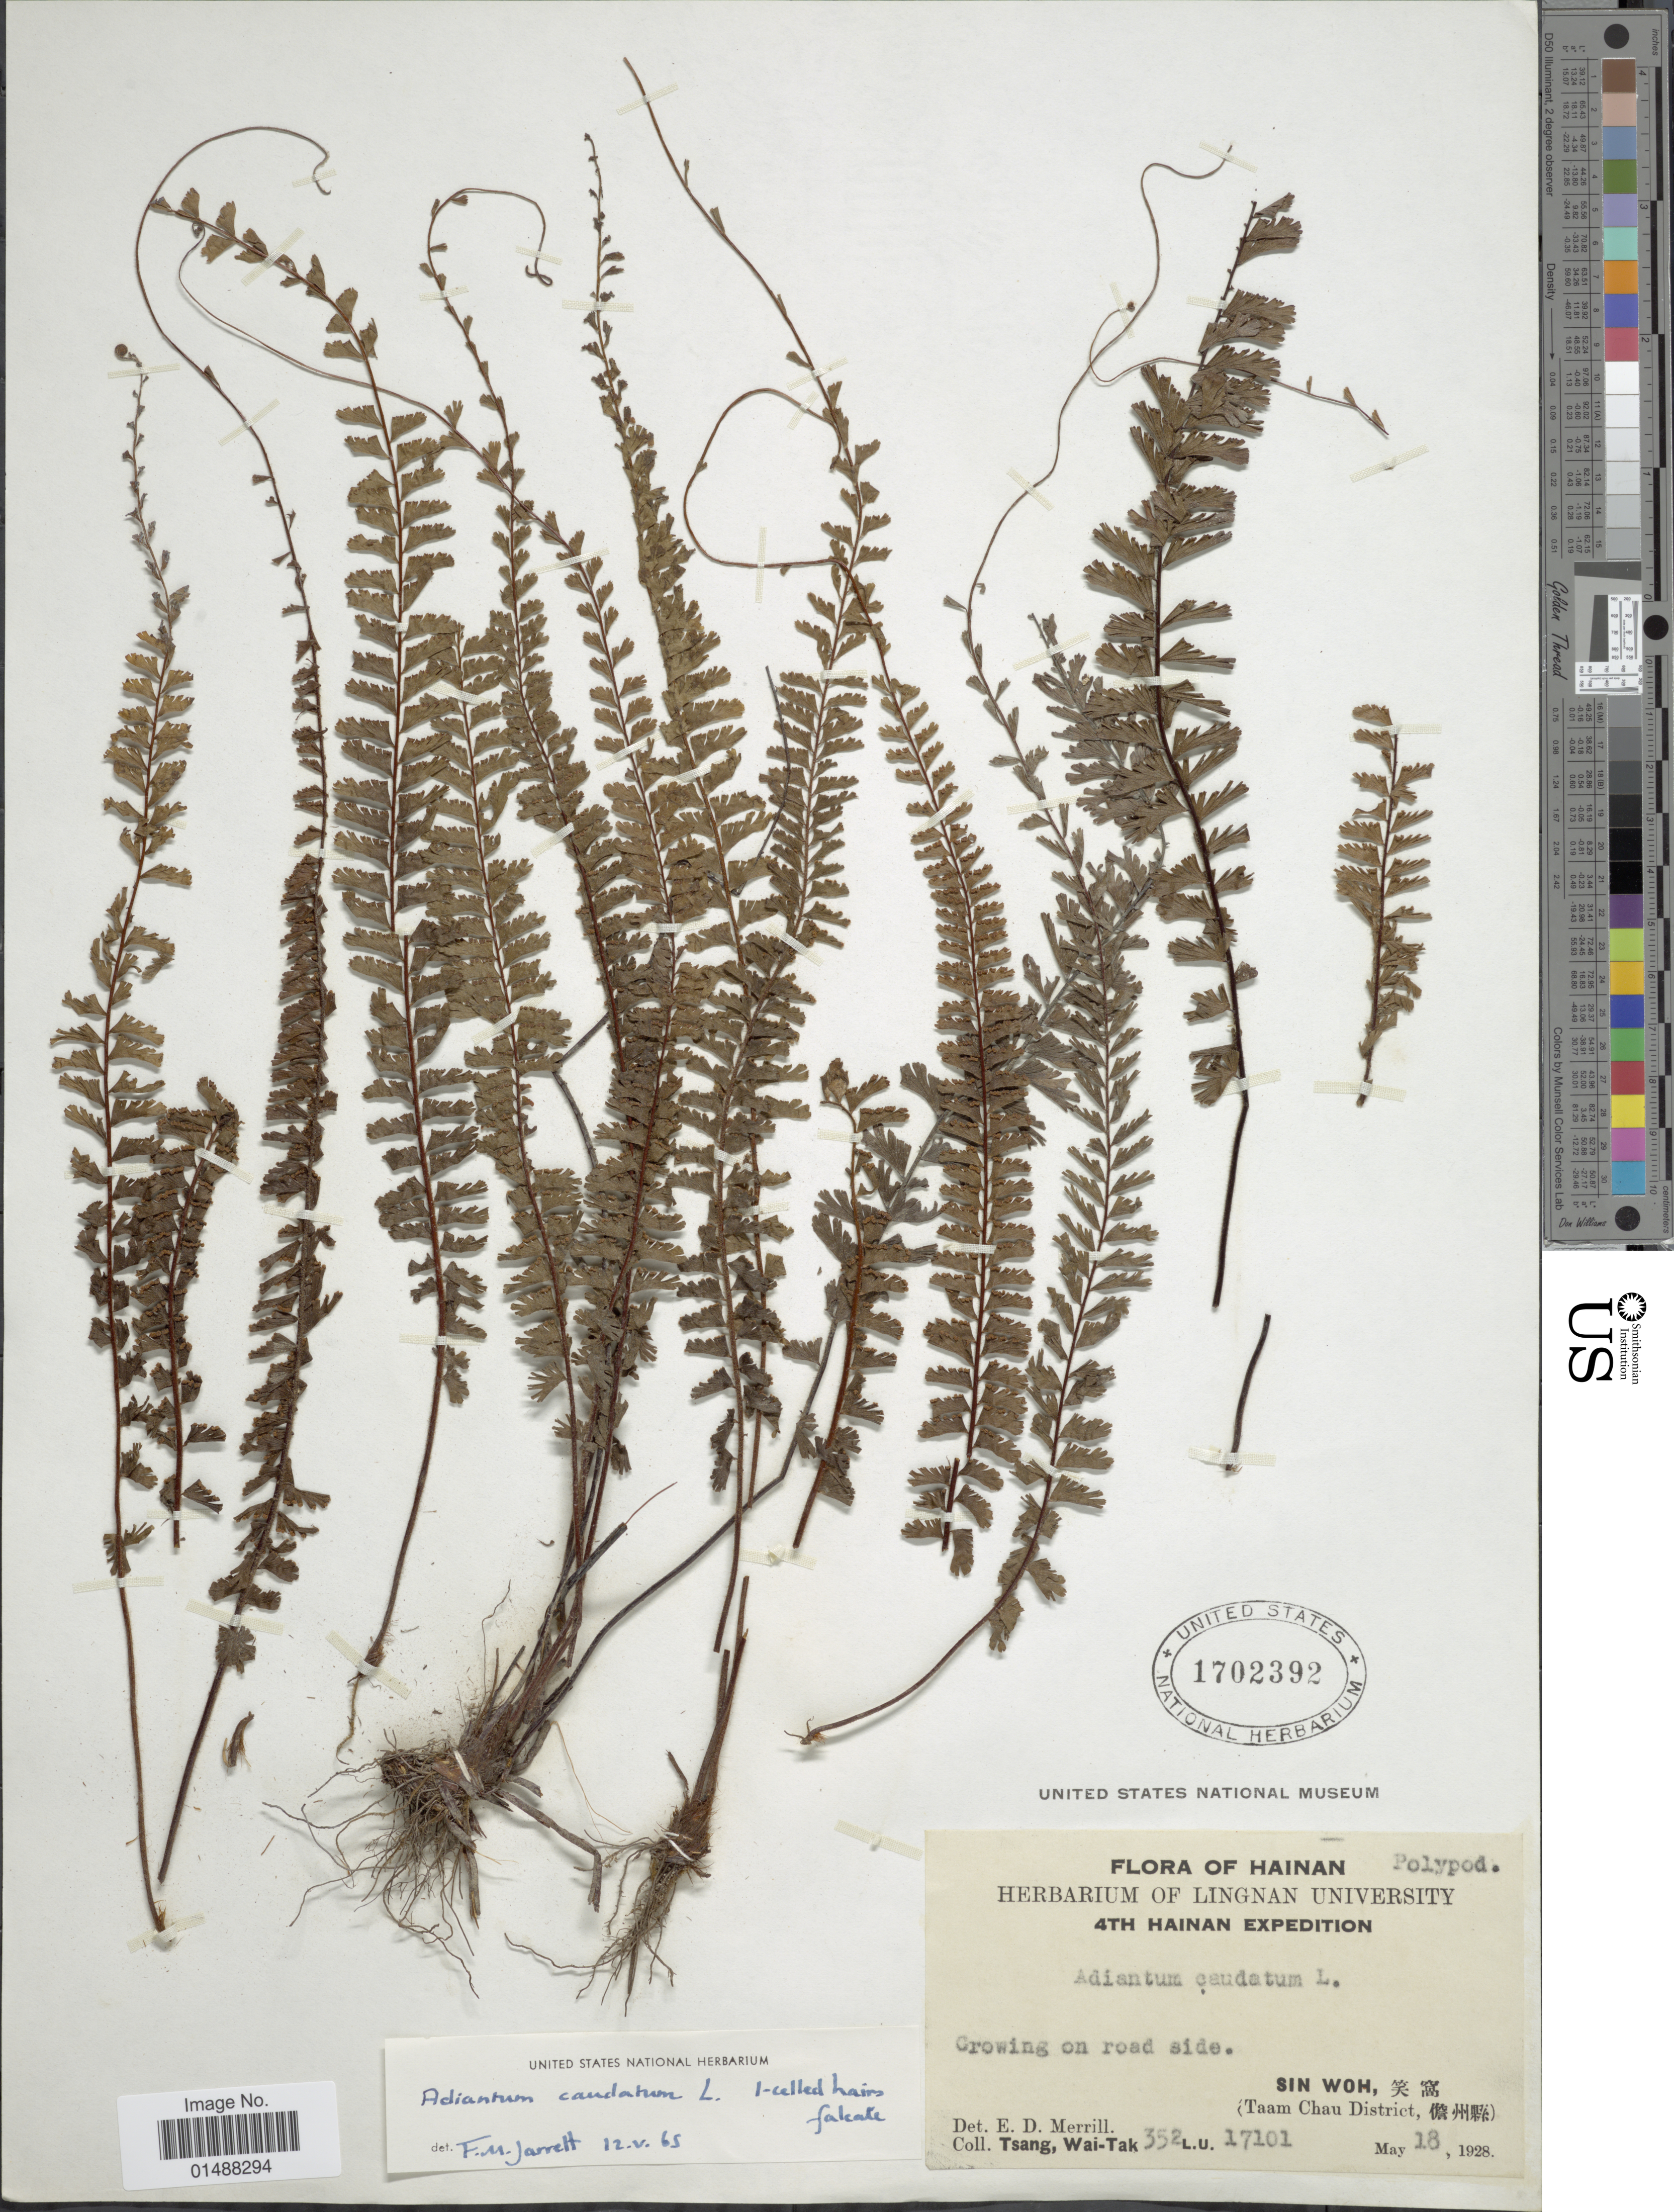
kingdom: Plantae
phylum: Tracheophyta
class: Polypodiopsida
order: Polypodiales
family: Pteridaceae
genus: Adiantum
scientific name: Adiantum caudatum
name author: L.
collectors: W. T. Tsang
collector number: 352/17101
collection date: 1928-05-18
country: China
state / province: Hainan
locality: Hainan, Sin Woh, X. (Taam Chau District, X).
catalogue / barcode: US 1702392